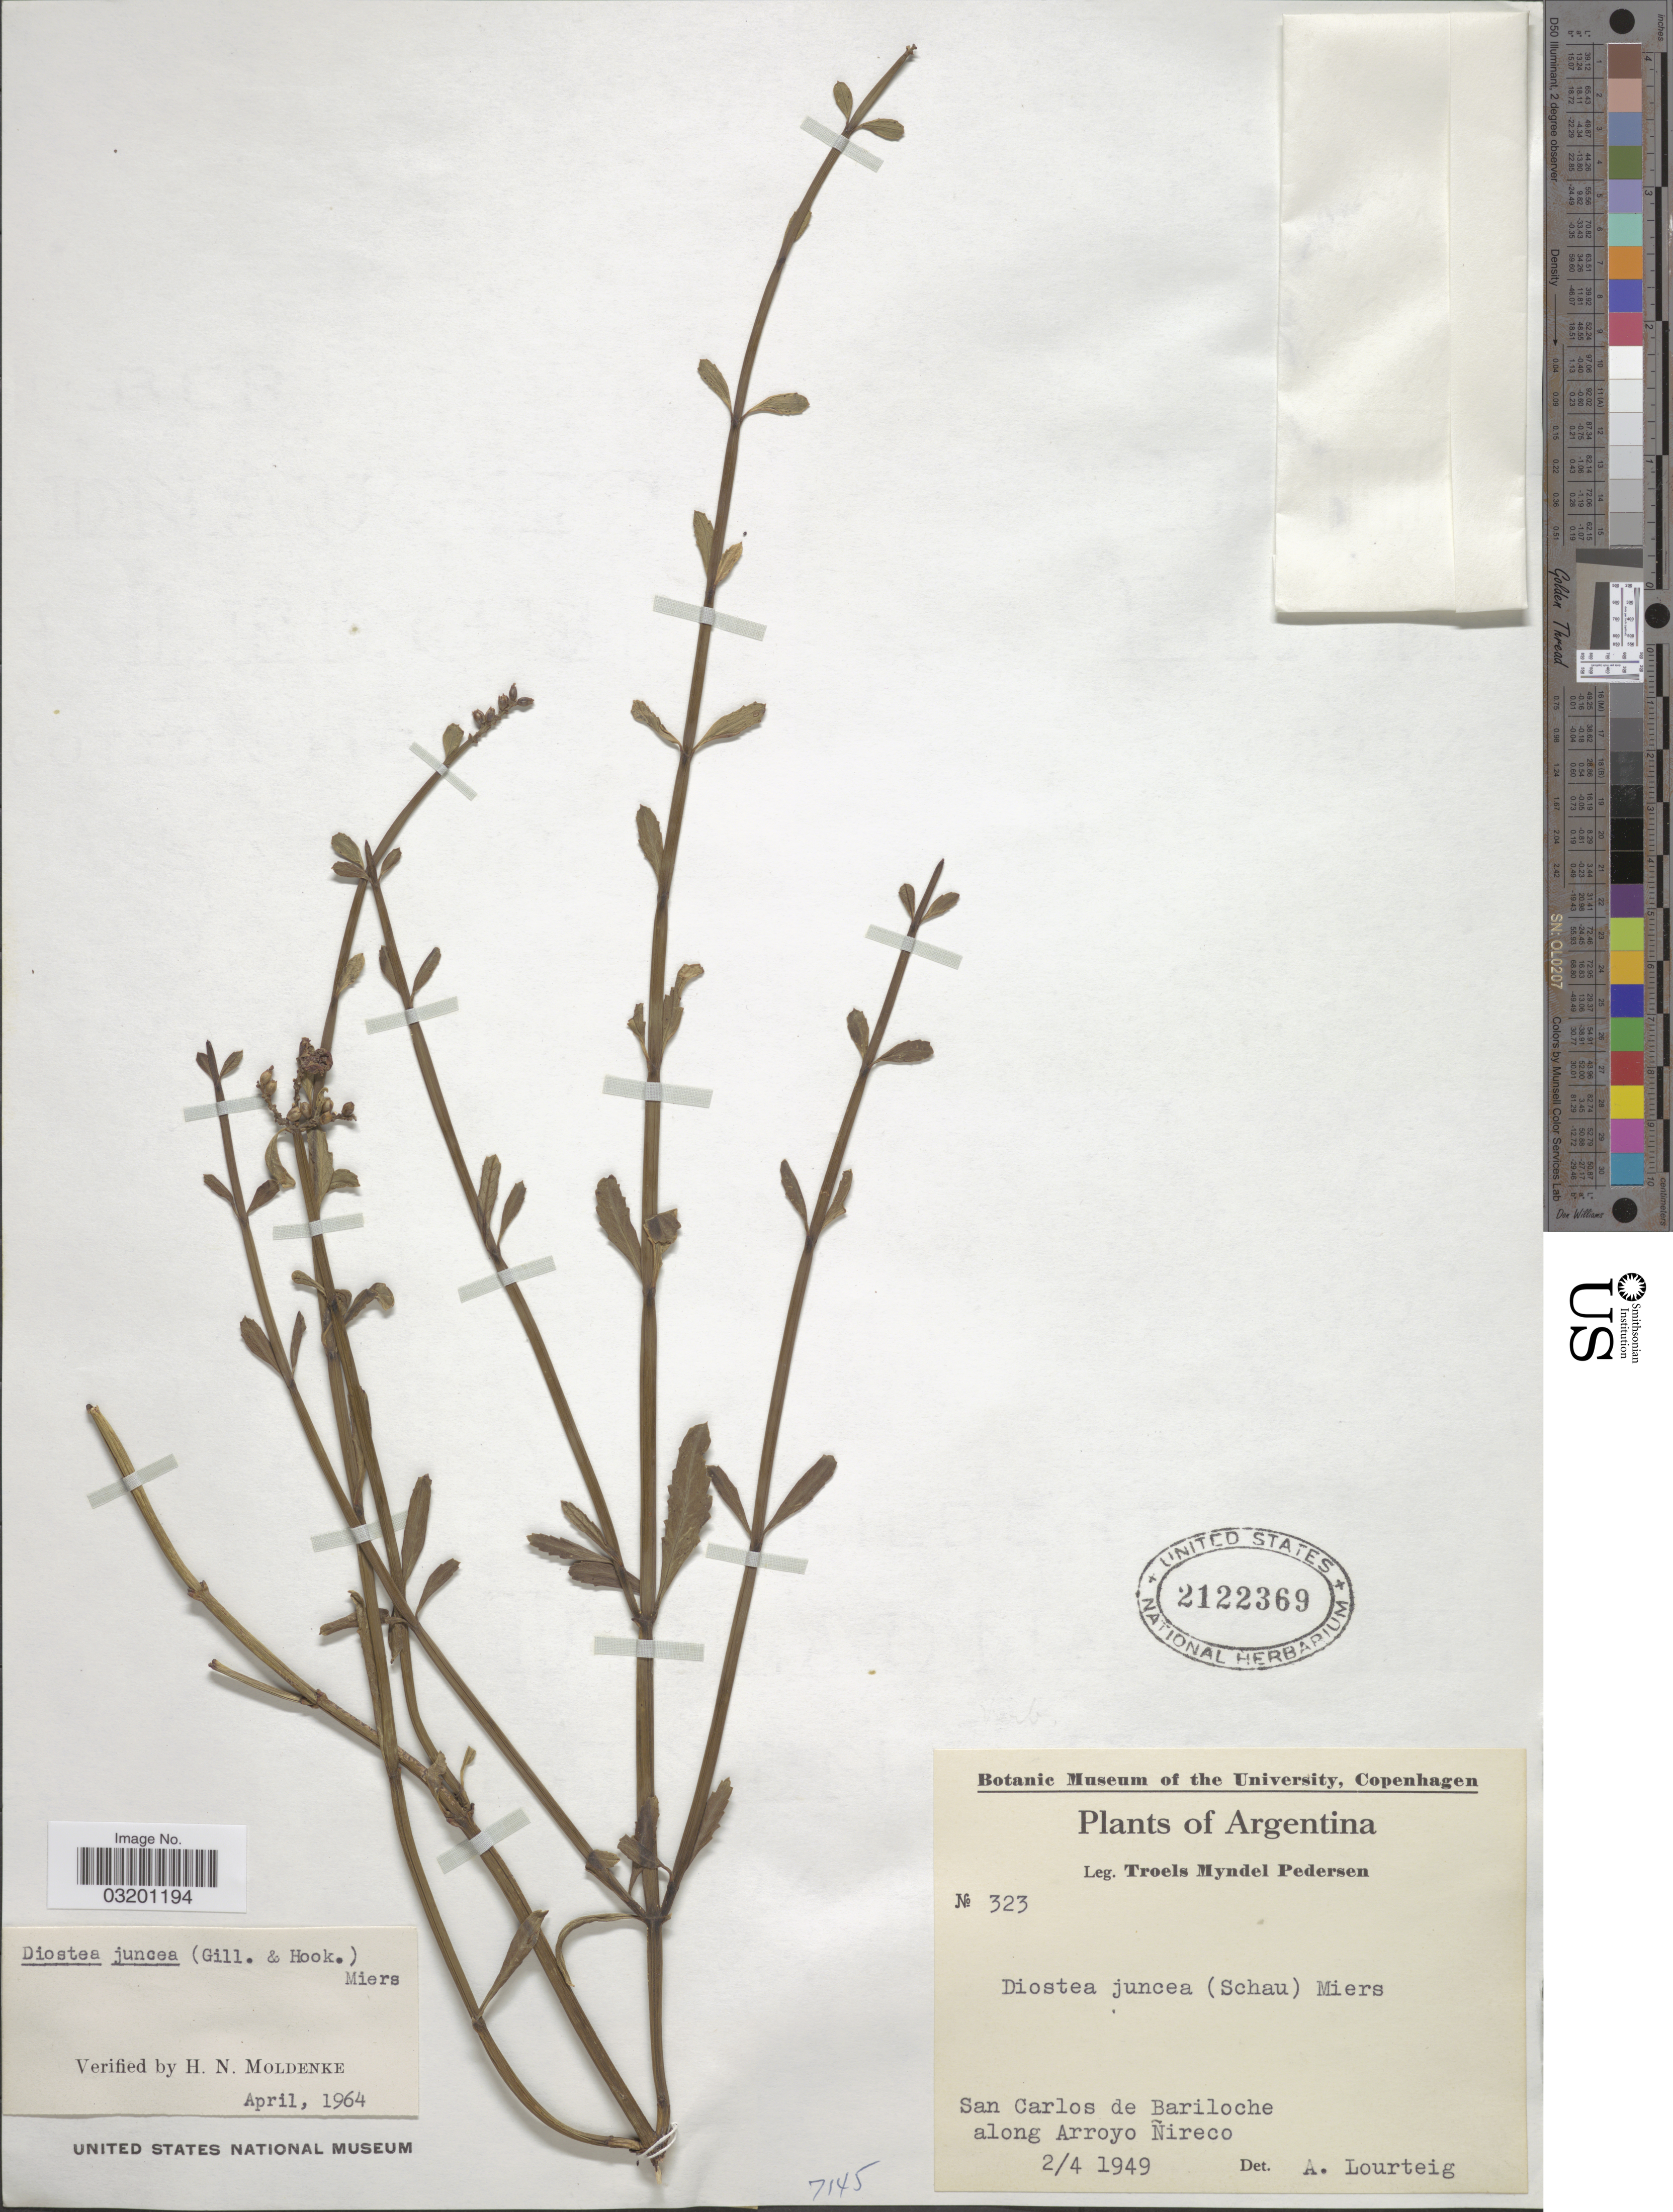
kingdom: Plantae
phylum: Tracheophyta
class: Magnoliopsida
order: Lamiales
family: Verbenaceae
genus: Baillonia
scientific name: Baillonia juncea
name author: Benth.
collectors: T. Pederson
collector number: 323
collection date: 1949-04-02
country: Argentina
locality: San Carlos de Bariloche along Arroyo Ñireco.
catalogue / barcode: US 2122369